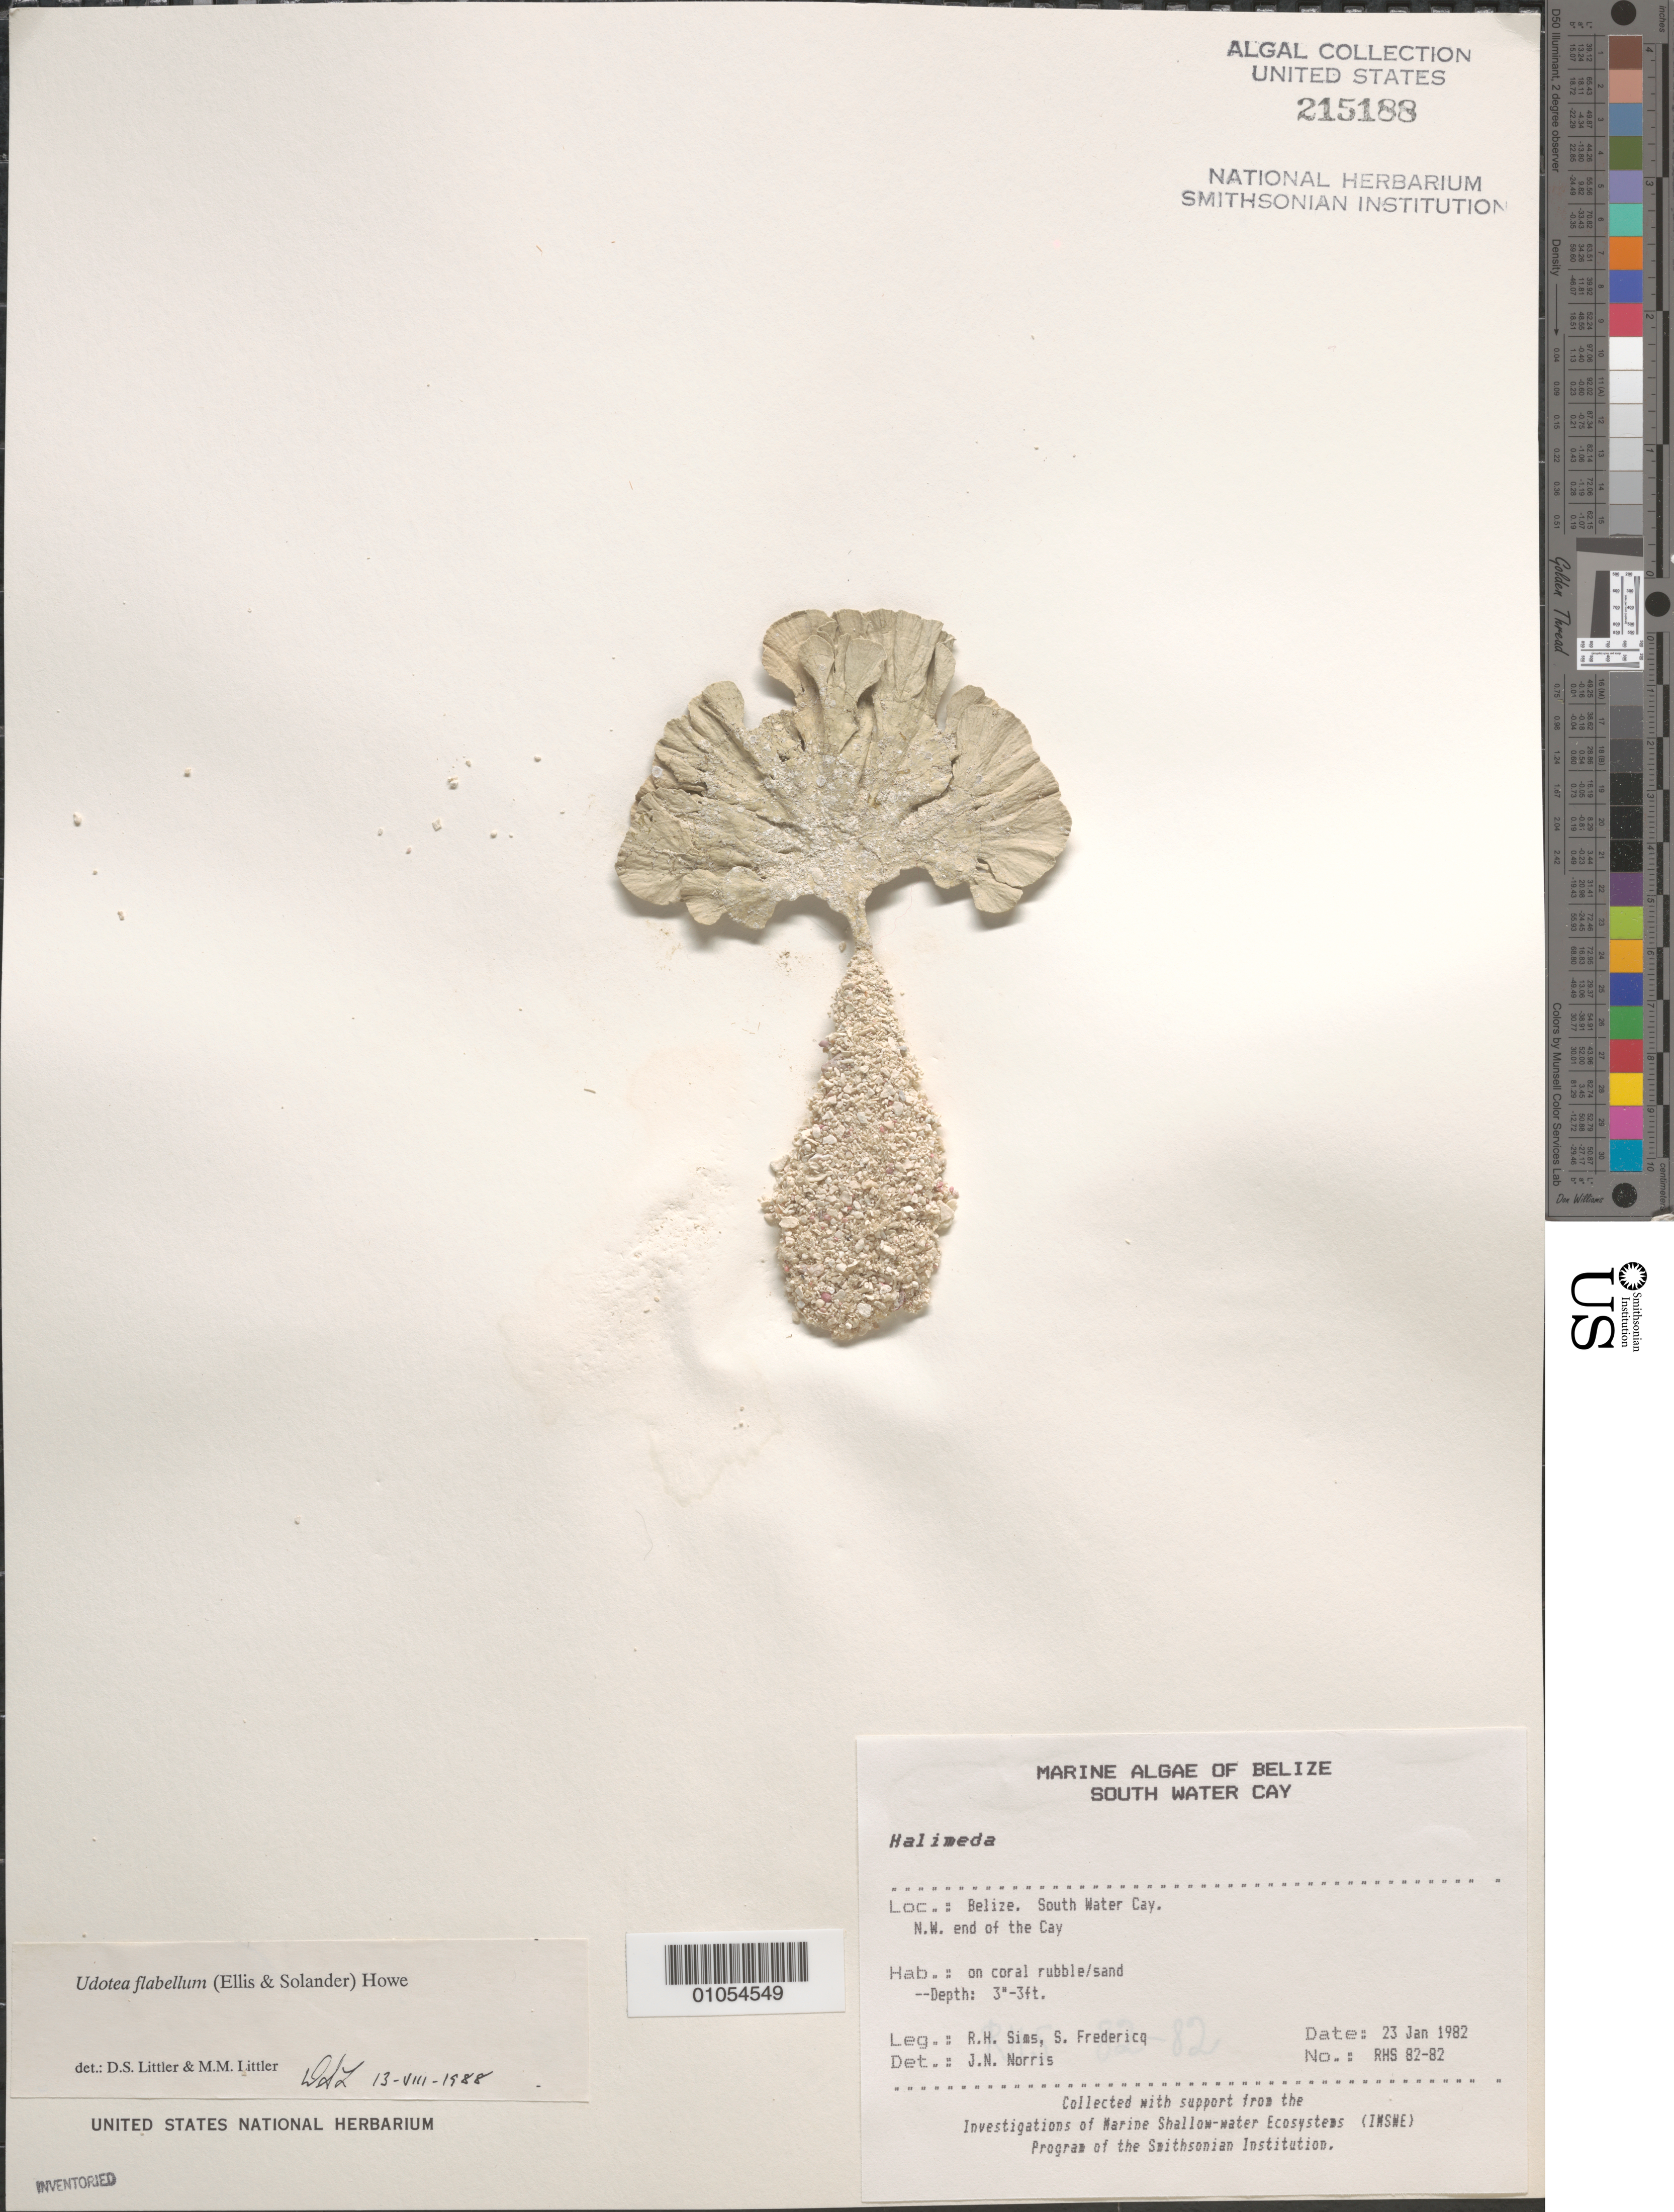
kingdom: Plantae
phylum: Chlorophyta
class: Ulvophyceae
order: Bryopsidales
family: Udoteaceae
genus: Udotea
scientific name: Udotea flabellum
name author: (J. Ellis & Sol.) M. Howe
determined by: Littler, D. S.; Littler, M. M.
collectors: R. H. Sims & S. Fredericq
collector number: RHS 82-82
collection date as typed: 23 Jan 1982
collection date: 1982-01-23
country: Belize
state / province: Stann Creek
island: South Water Cay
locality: Northwest end of cay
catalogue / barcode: US 215188